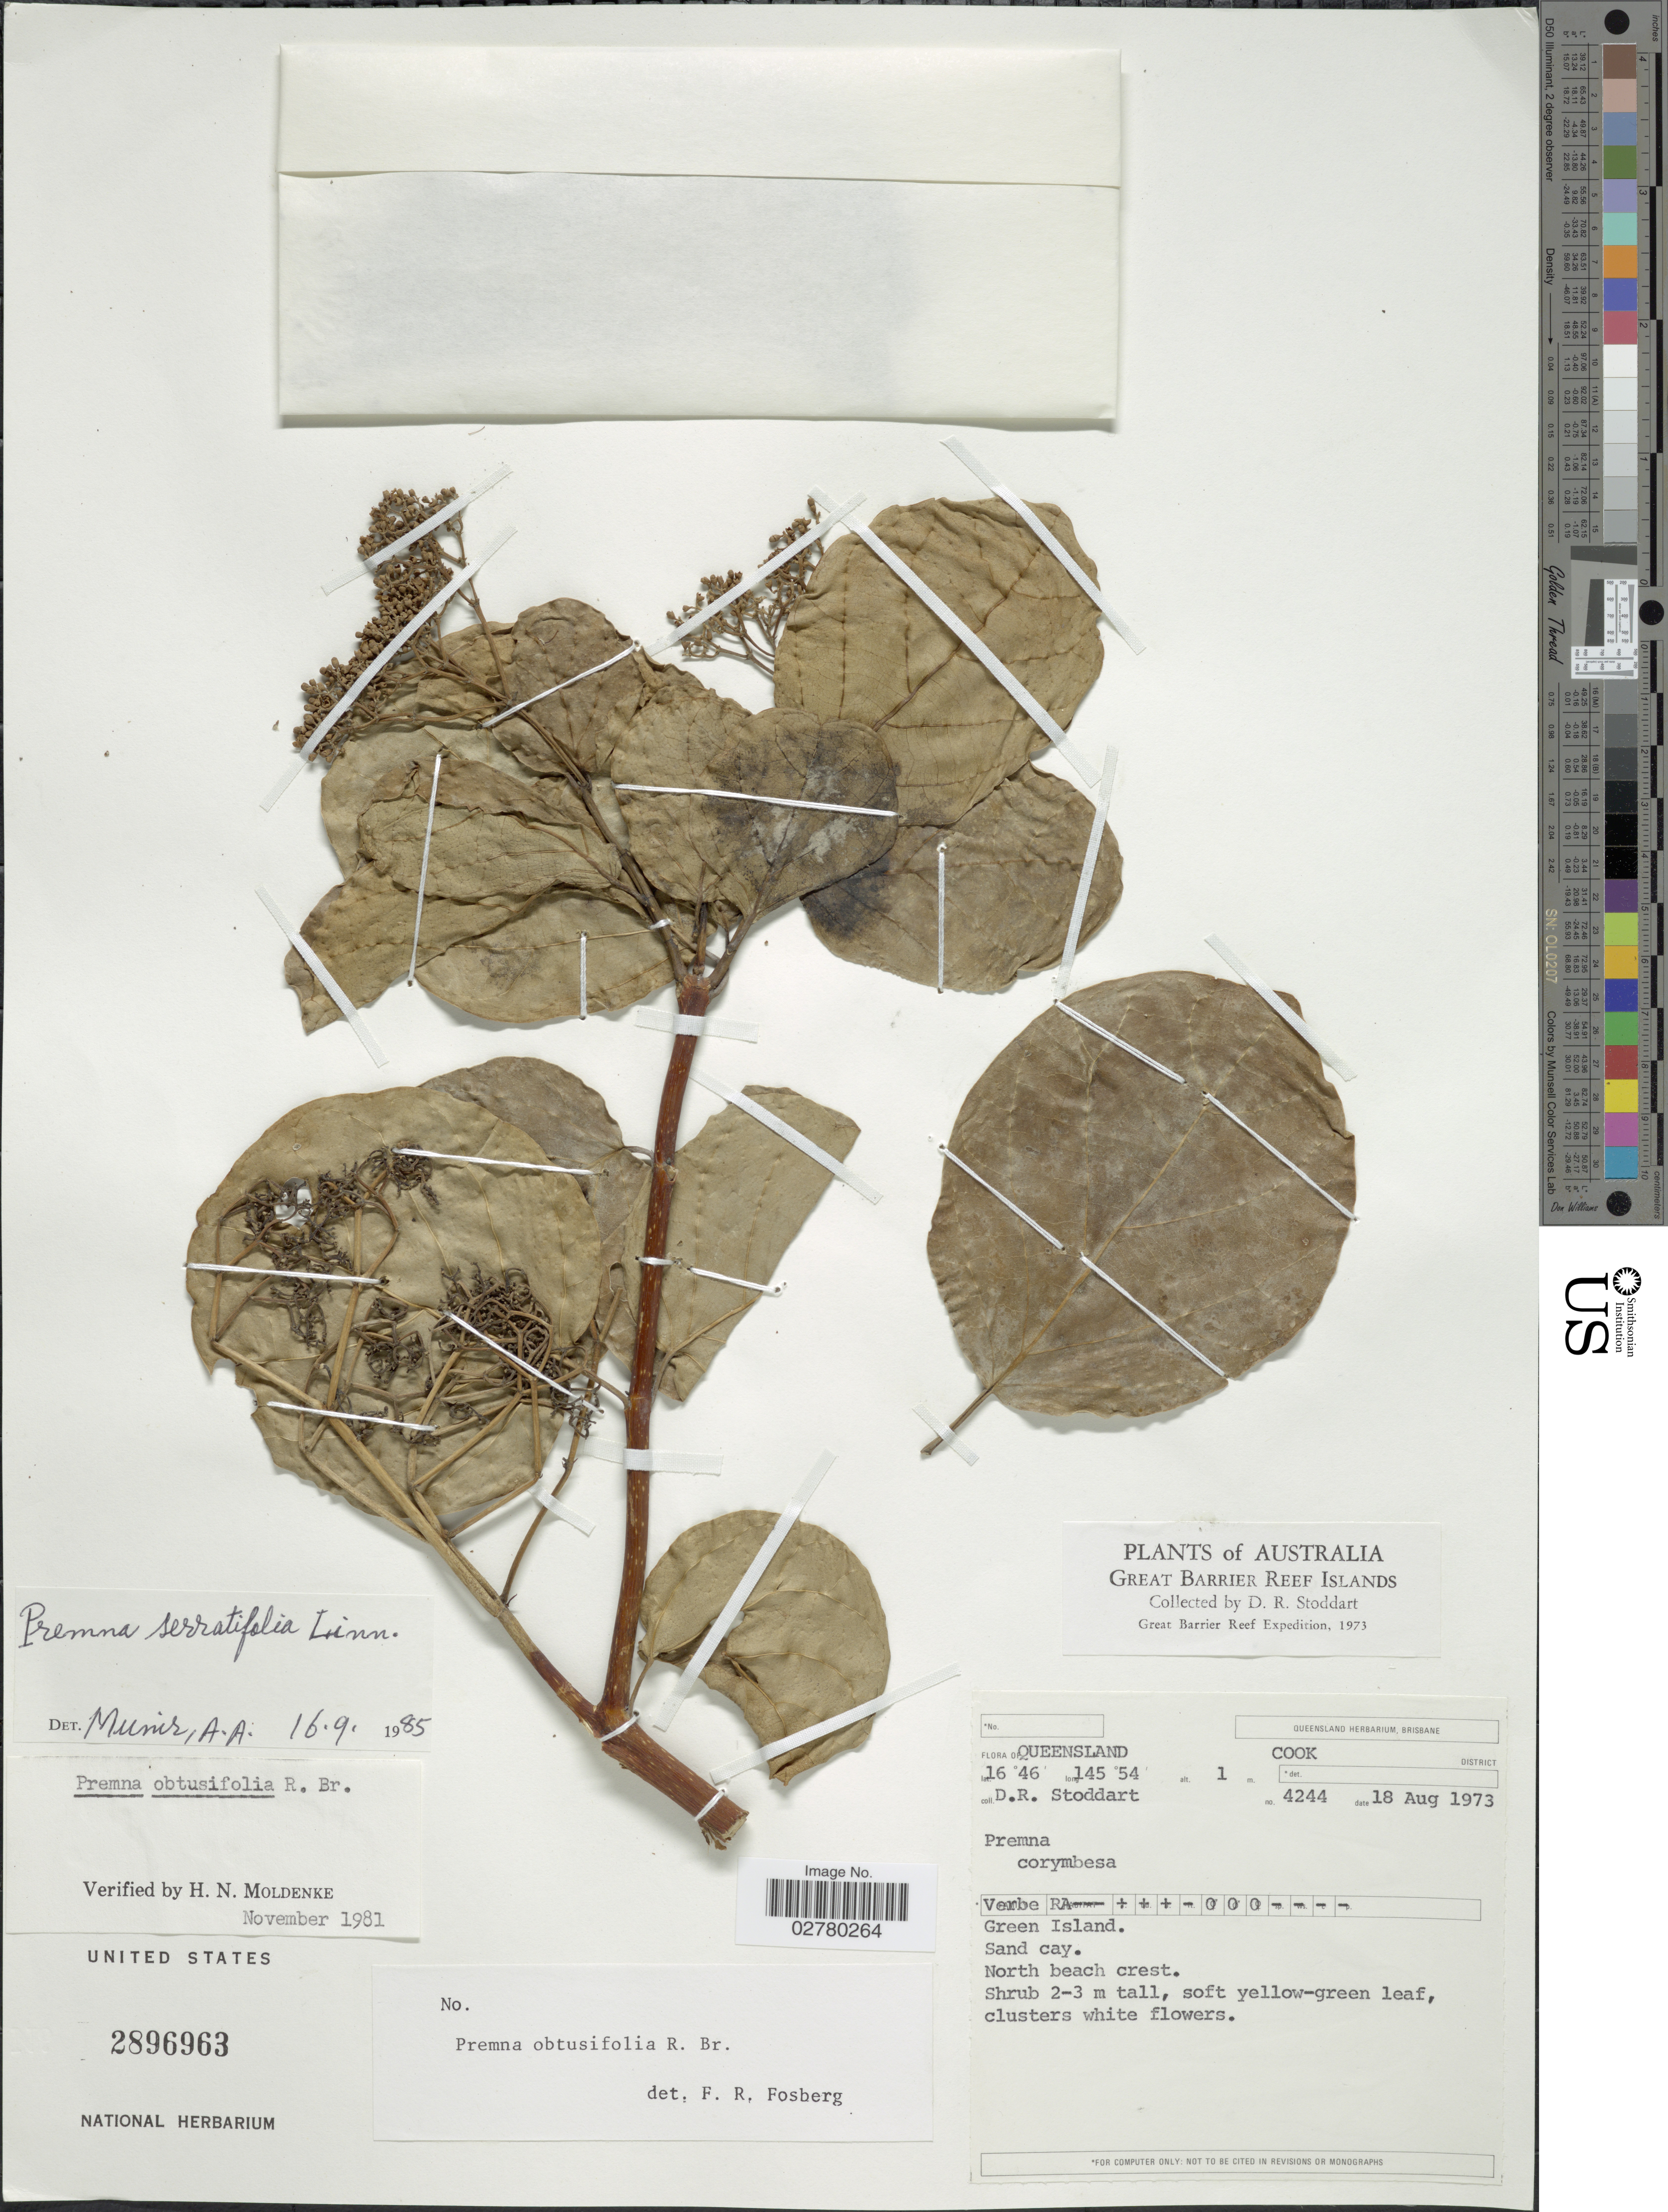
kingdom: Plantae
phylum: Tracheophyta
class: Magnoliopsida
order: Lamiales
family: Lamiaceae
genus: Premna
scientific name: Premna serratifolia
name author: L.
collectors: D. R. Stoddart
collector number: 4244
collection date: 1973-08-18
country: Australia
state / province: Queensland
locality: Great Barrier Reef Islands, Cook District, Green Island.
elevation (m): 1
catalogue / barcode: US 2896963